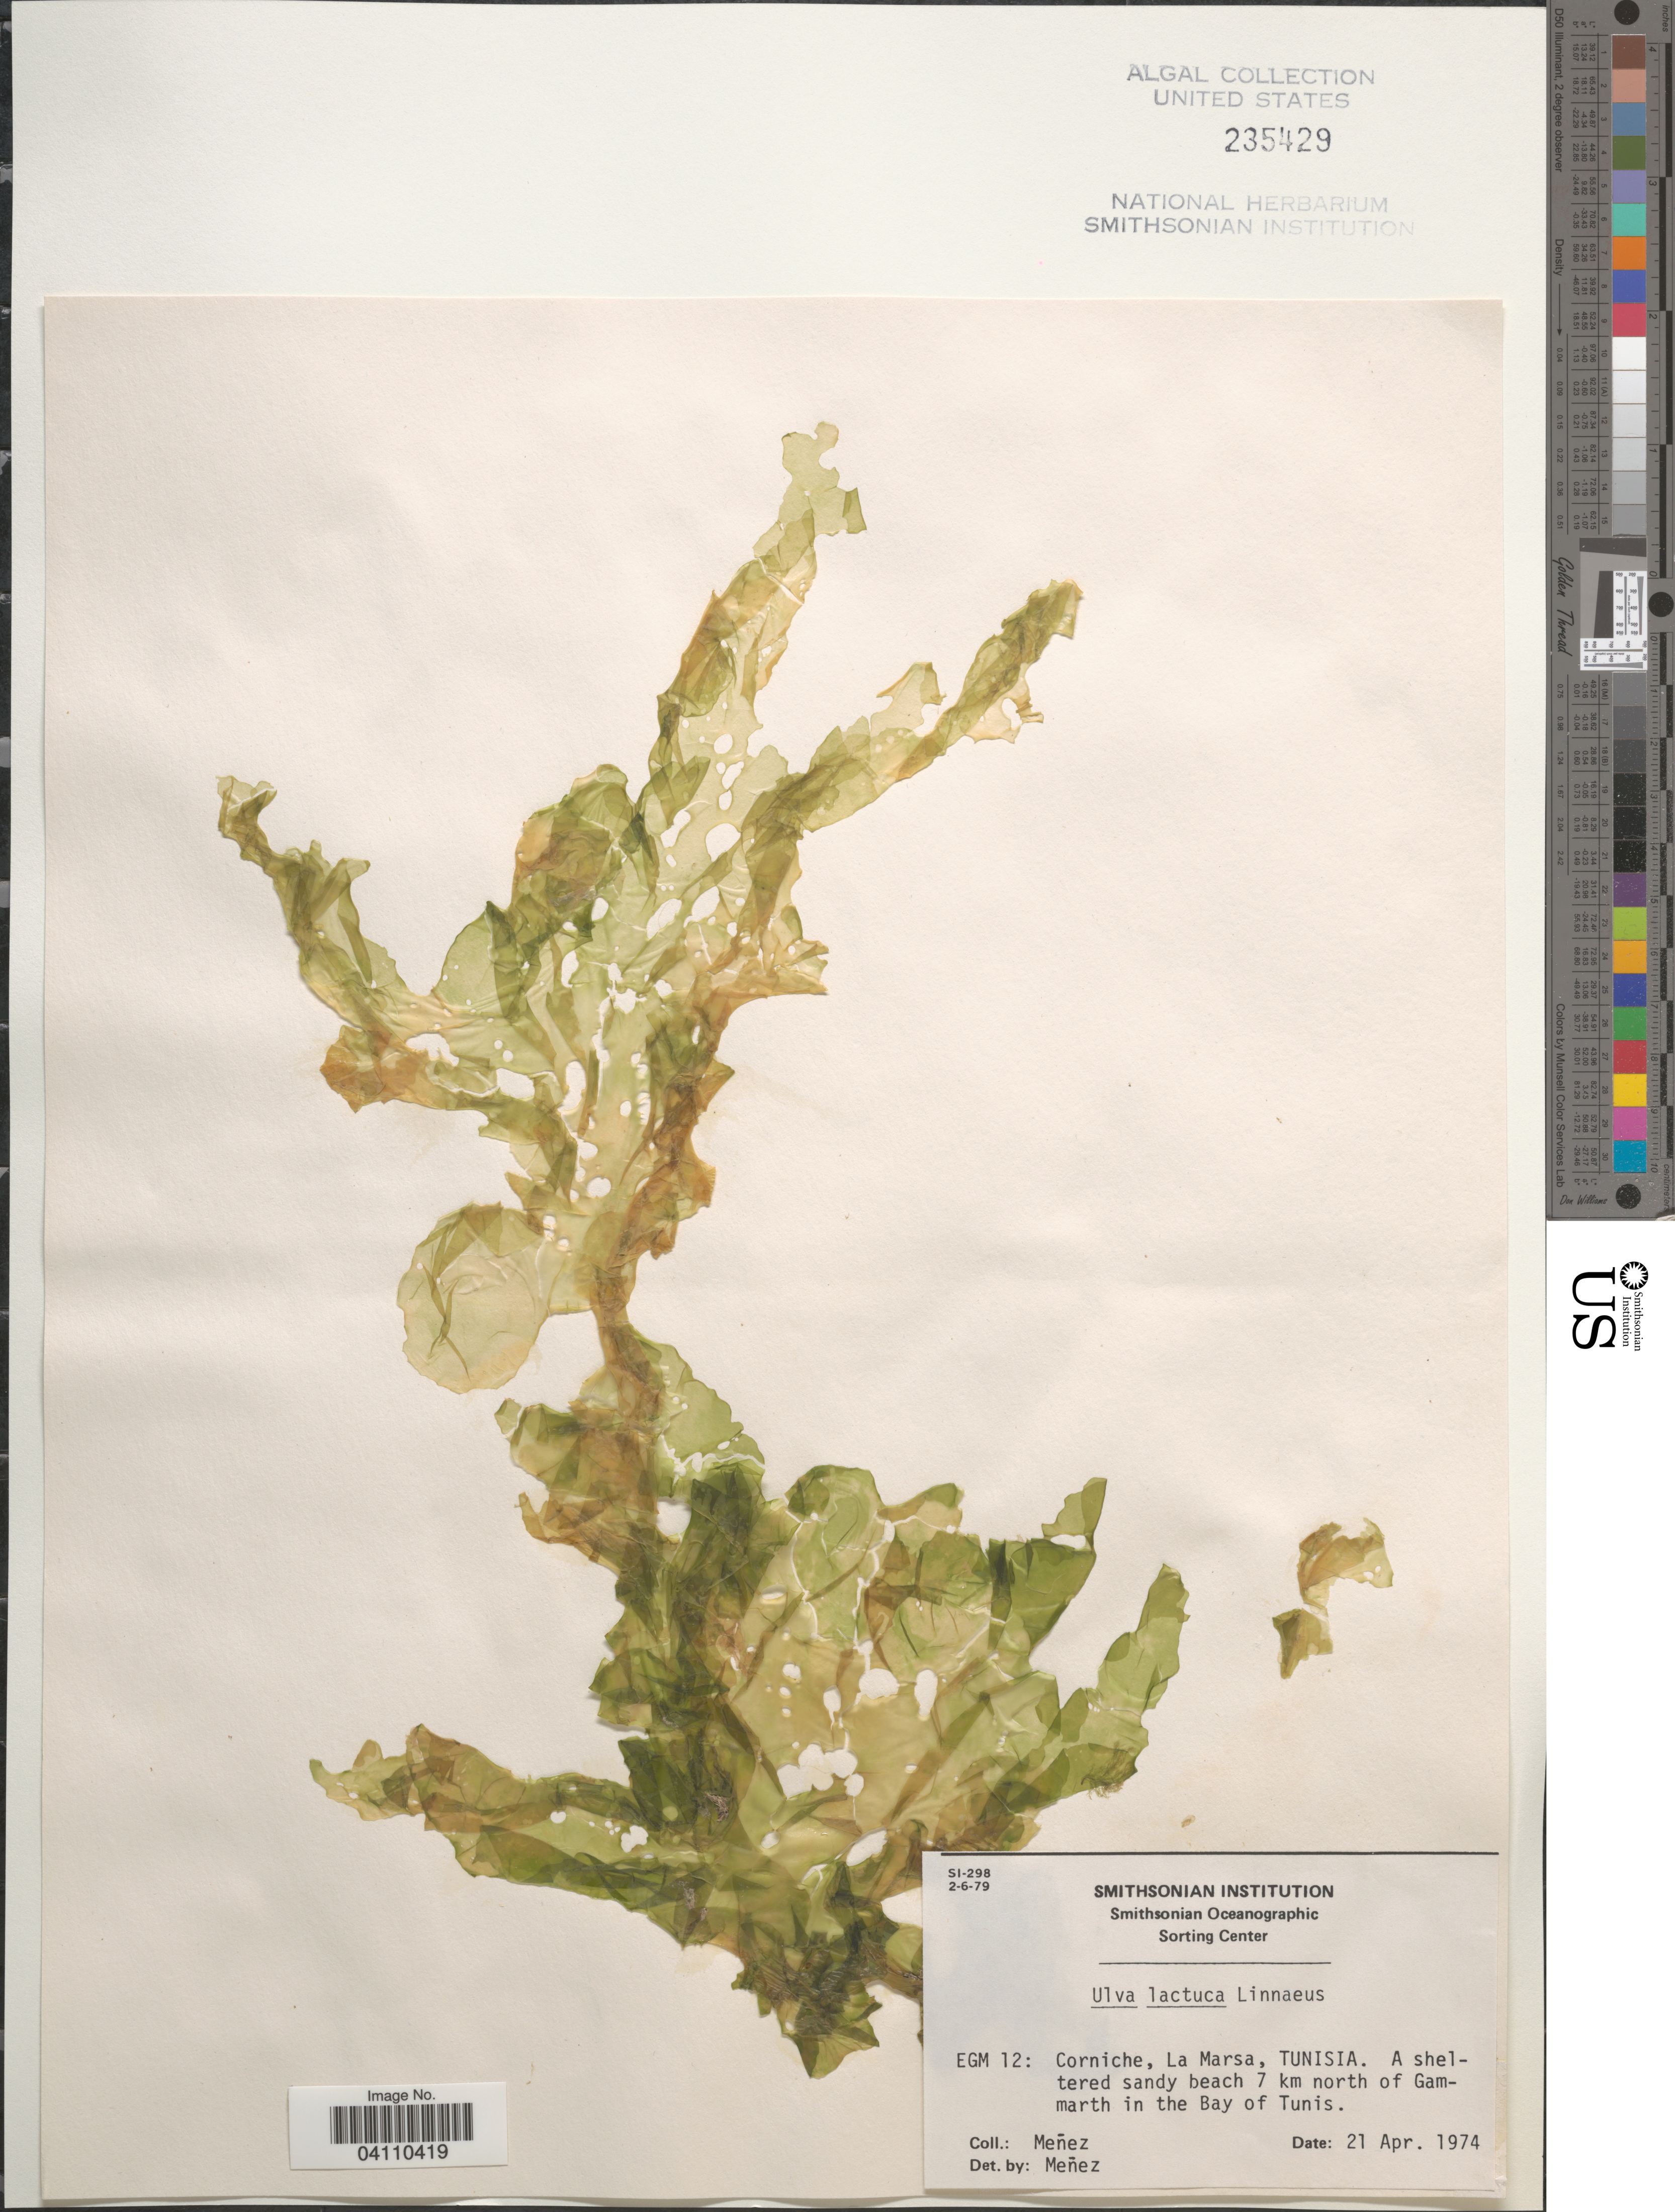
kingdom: Plantae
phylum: Chlorophyta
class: Ulvophyceae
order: Ulvales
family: Ulvaceae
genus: Ulva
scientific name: Ulva lactuca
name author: L.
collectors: Menez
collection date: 1974-04-21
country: Tunisia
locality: EGM 12: Corniche, La Marsa, Tunisia. A sheltered sandy beach 7 km north of Gammarth in the Bay of Tunis.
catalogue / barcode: US 235429